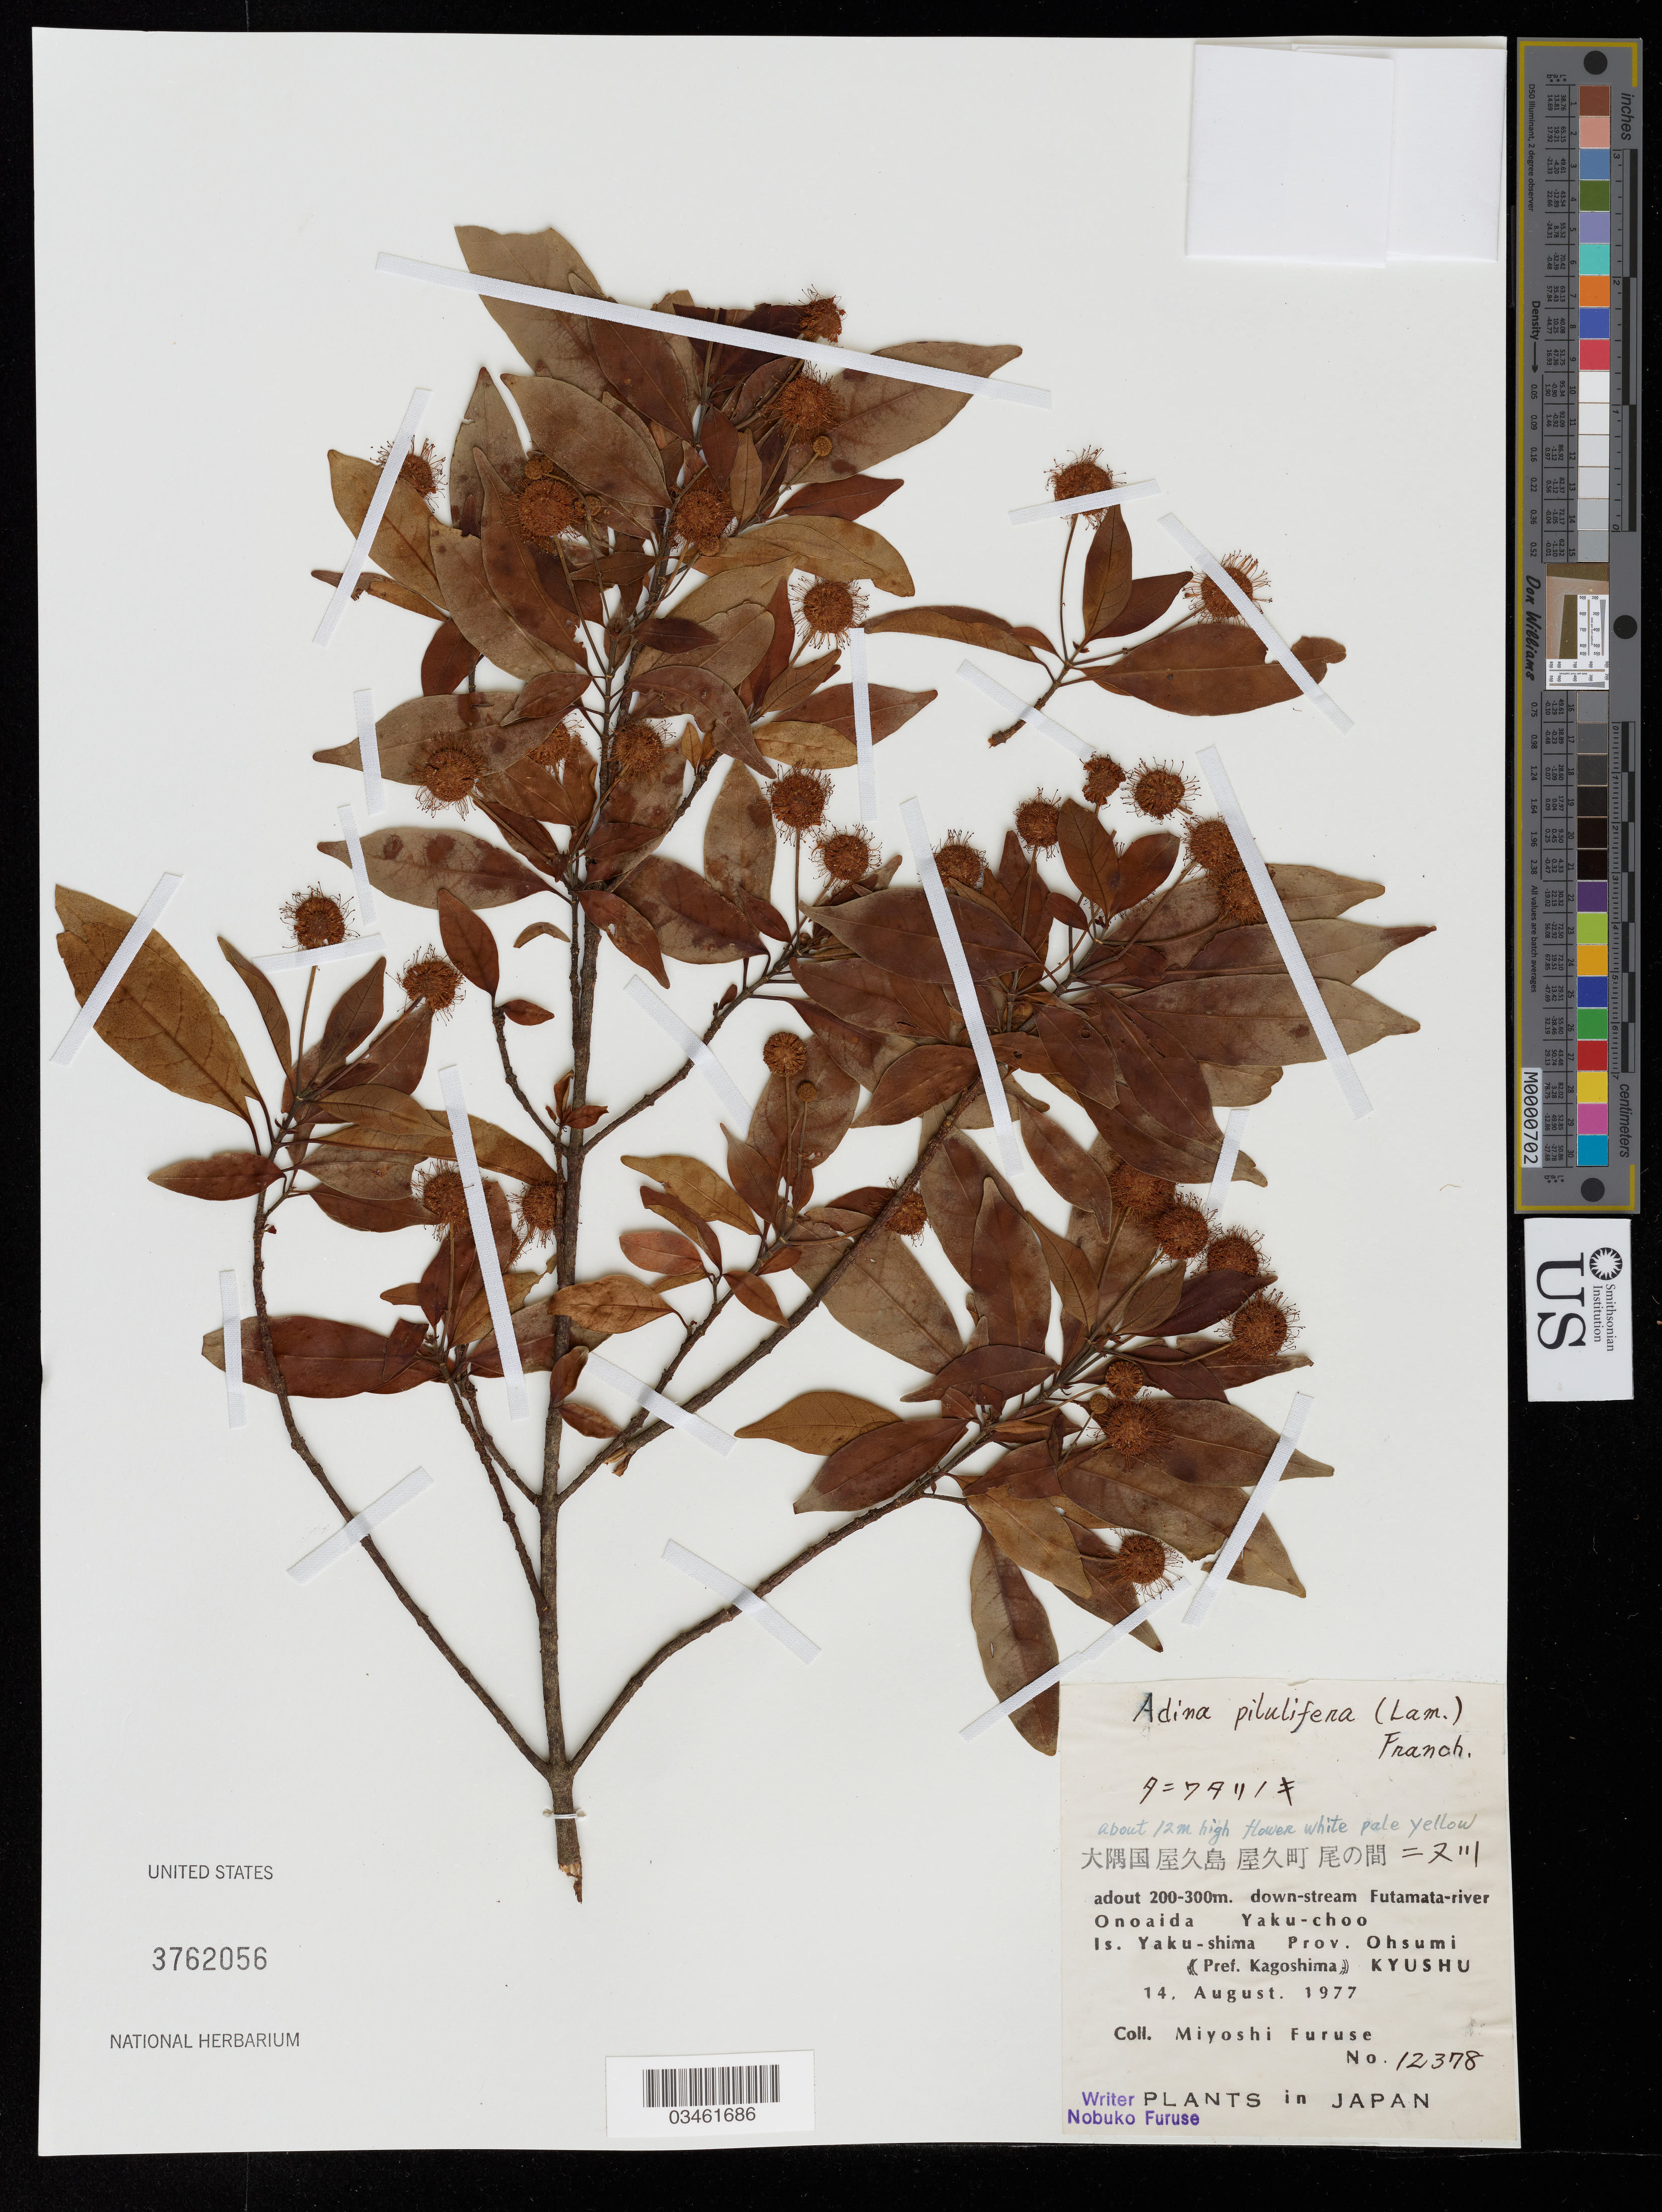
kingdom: Plantae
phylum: Tracheophyta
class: Magnoliopsida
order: Gentianales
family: Rubiaceae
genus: Adina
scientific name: Adina pilulifera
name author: (Lam.) Franch. & Drake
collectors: M. Furuse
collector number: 12378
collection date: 1977-08-14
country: Japan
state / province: Kagosima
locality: Down-stream Futamata-river Onoaida Yaku-choo Is. Yaku-shima Prov. Ohsumi. (Pref. Kagoshima) Kyushu.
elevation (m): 200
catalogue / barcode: US 3762056